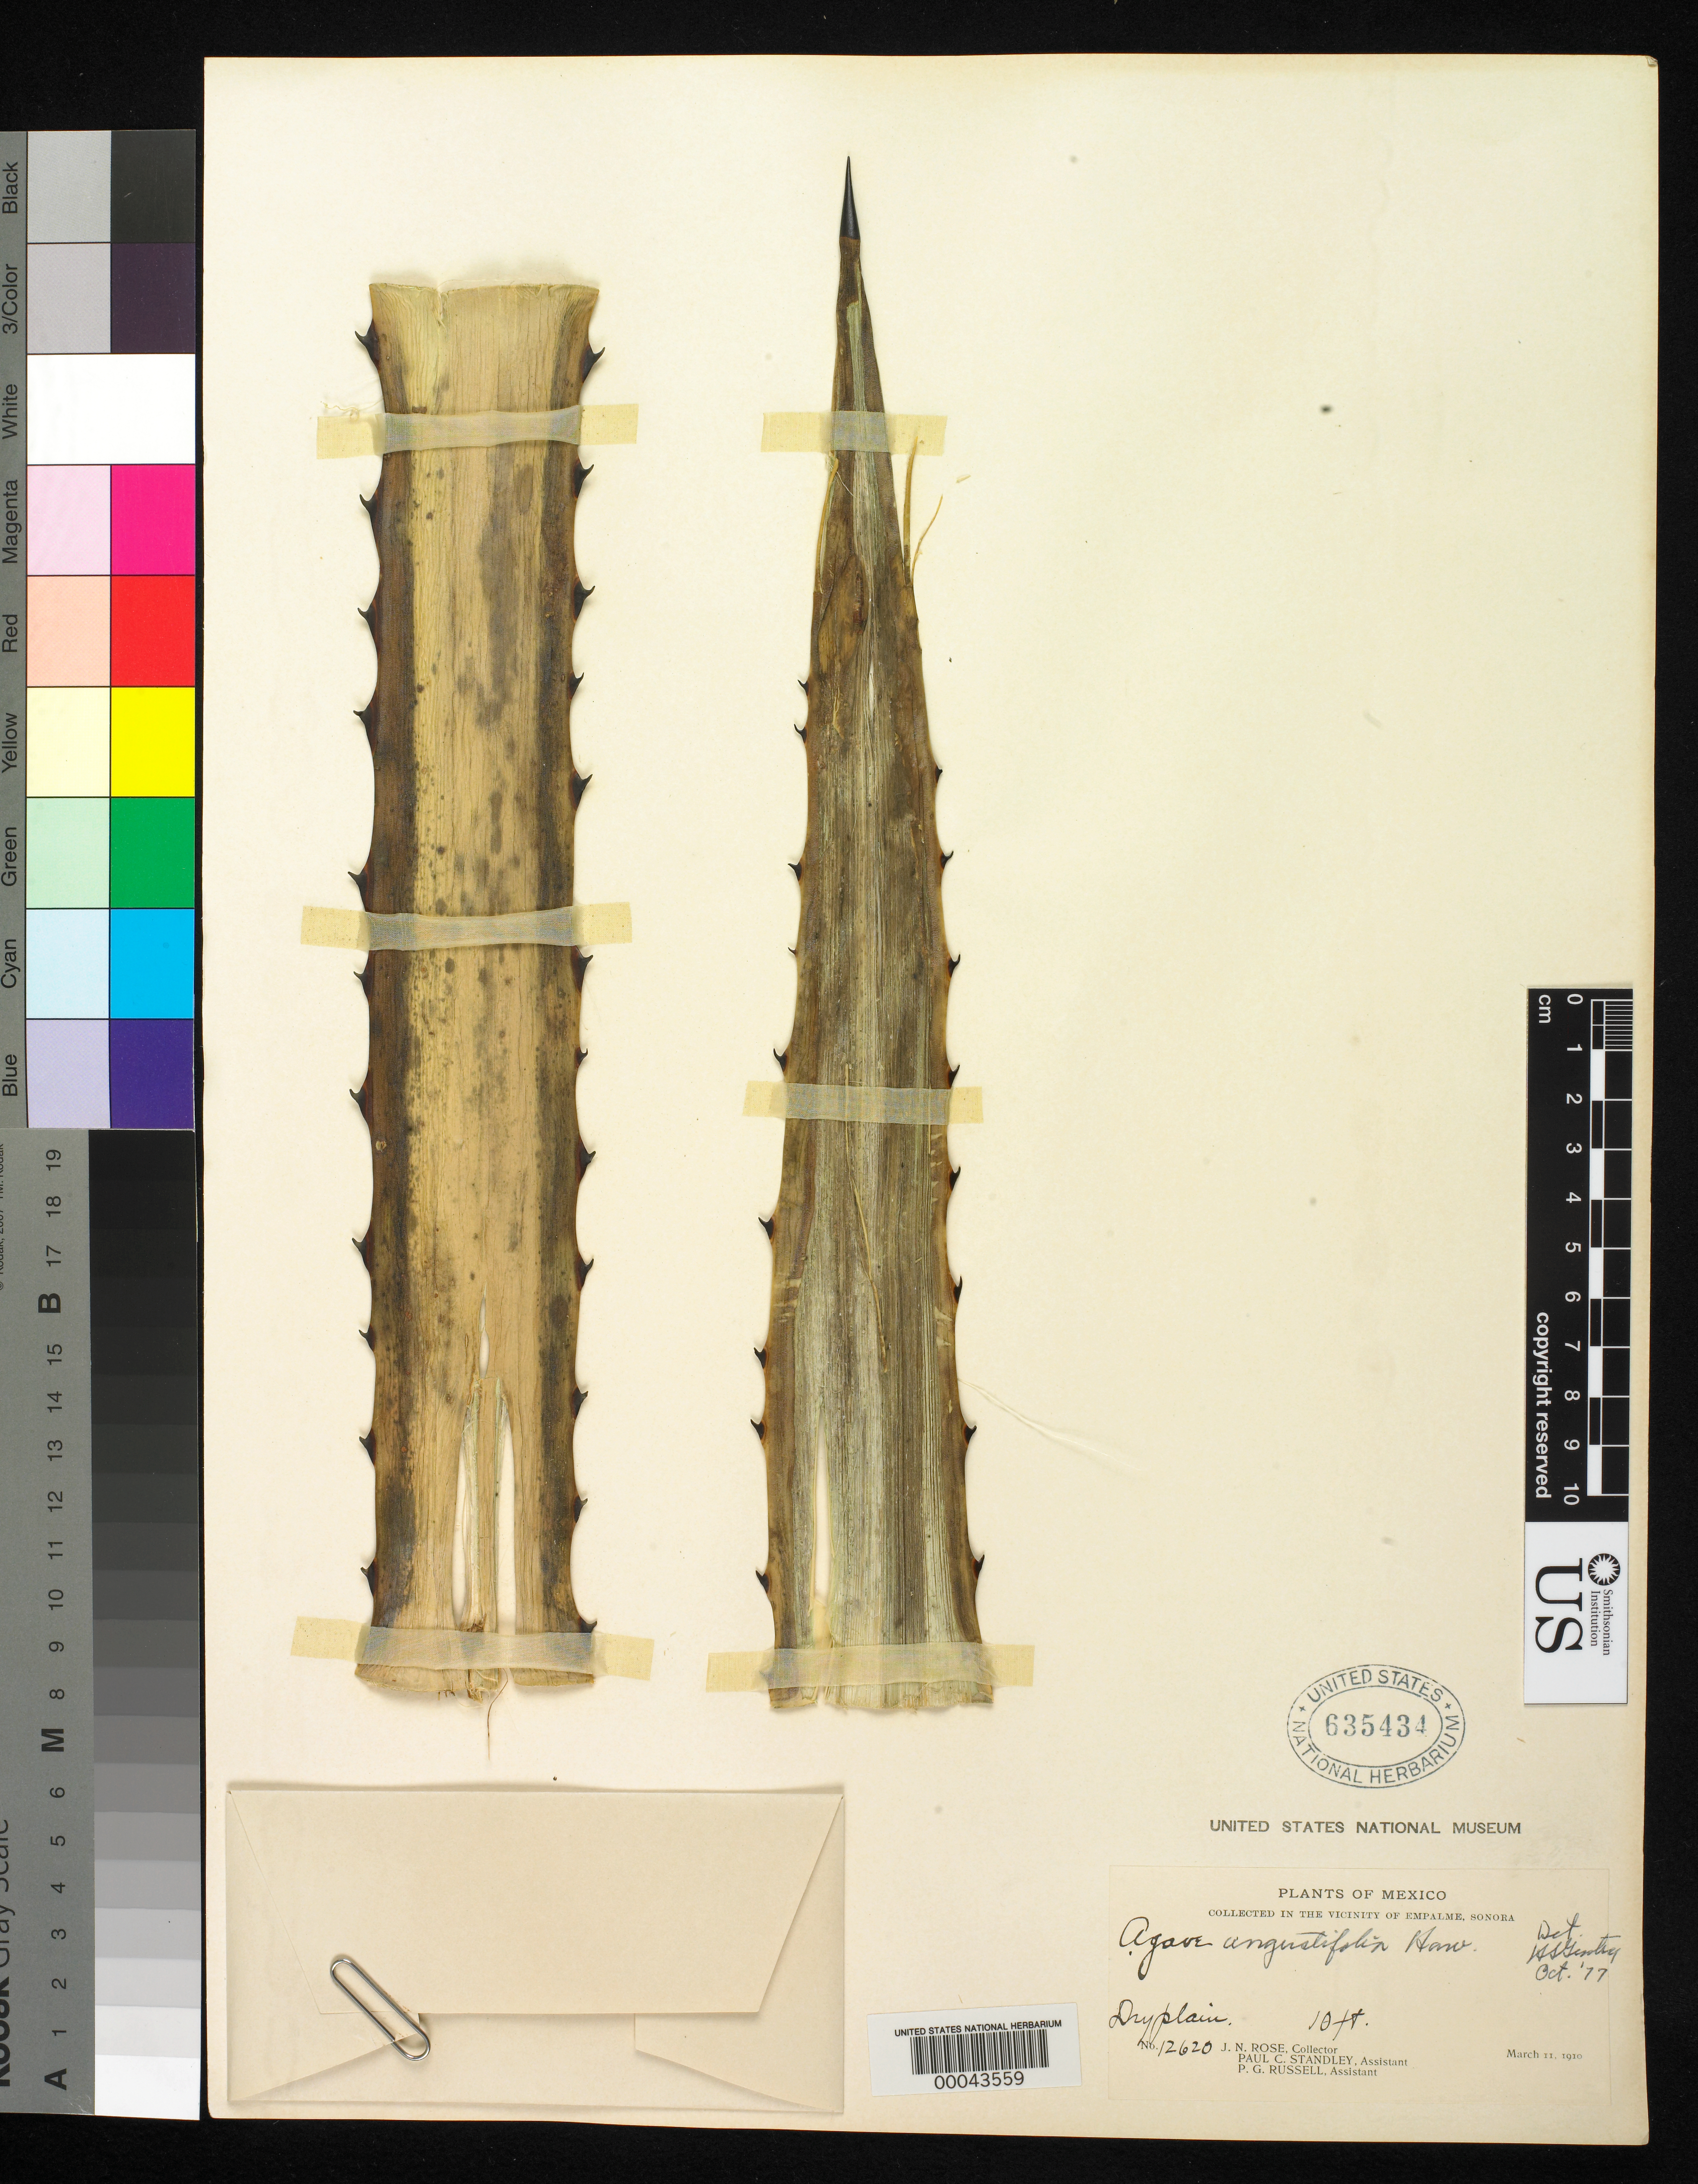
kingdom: Plantae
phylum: Tracheophyta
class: Liliopsida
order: Asparagales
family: Asparagaceae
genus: Agave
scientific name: Agave angustifolia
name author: Haw.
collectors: J. N. Rose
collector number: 12620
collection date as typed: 11 Mar 1910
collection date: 1910-03-11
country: Mexico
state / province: Sonora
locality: Vicinity of empalme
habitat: Dry plain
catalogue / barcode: US 635434